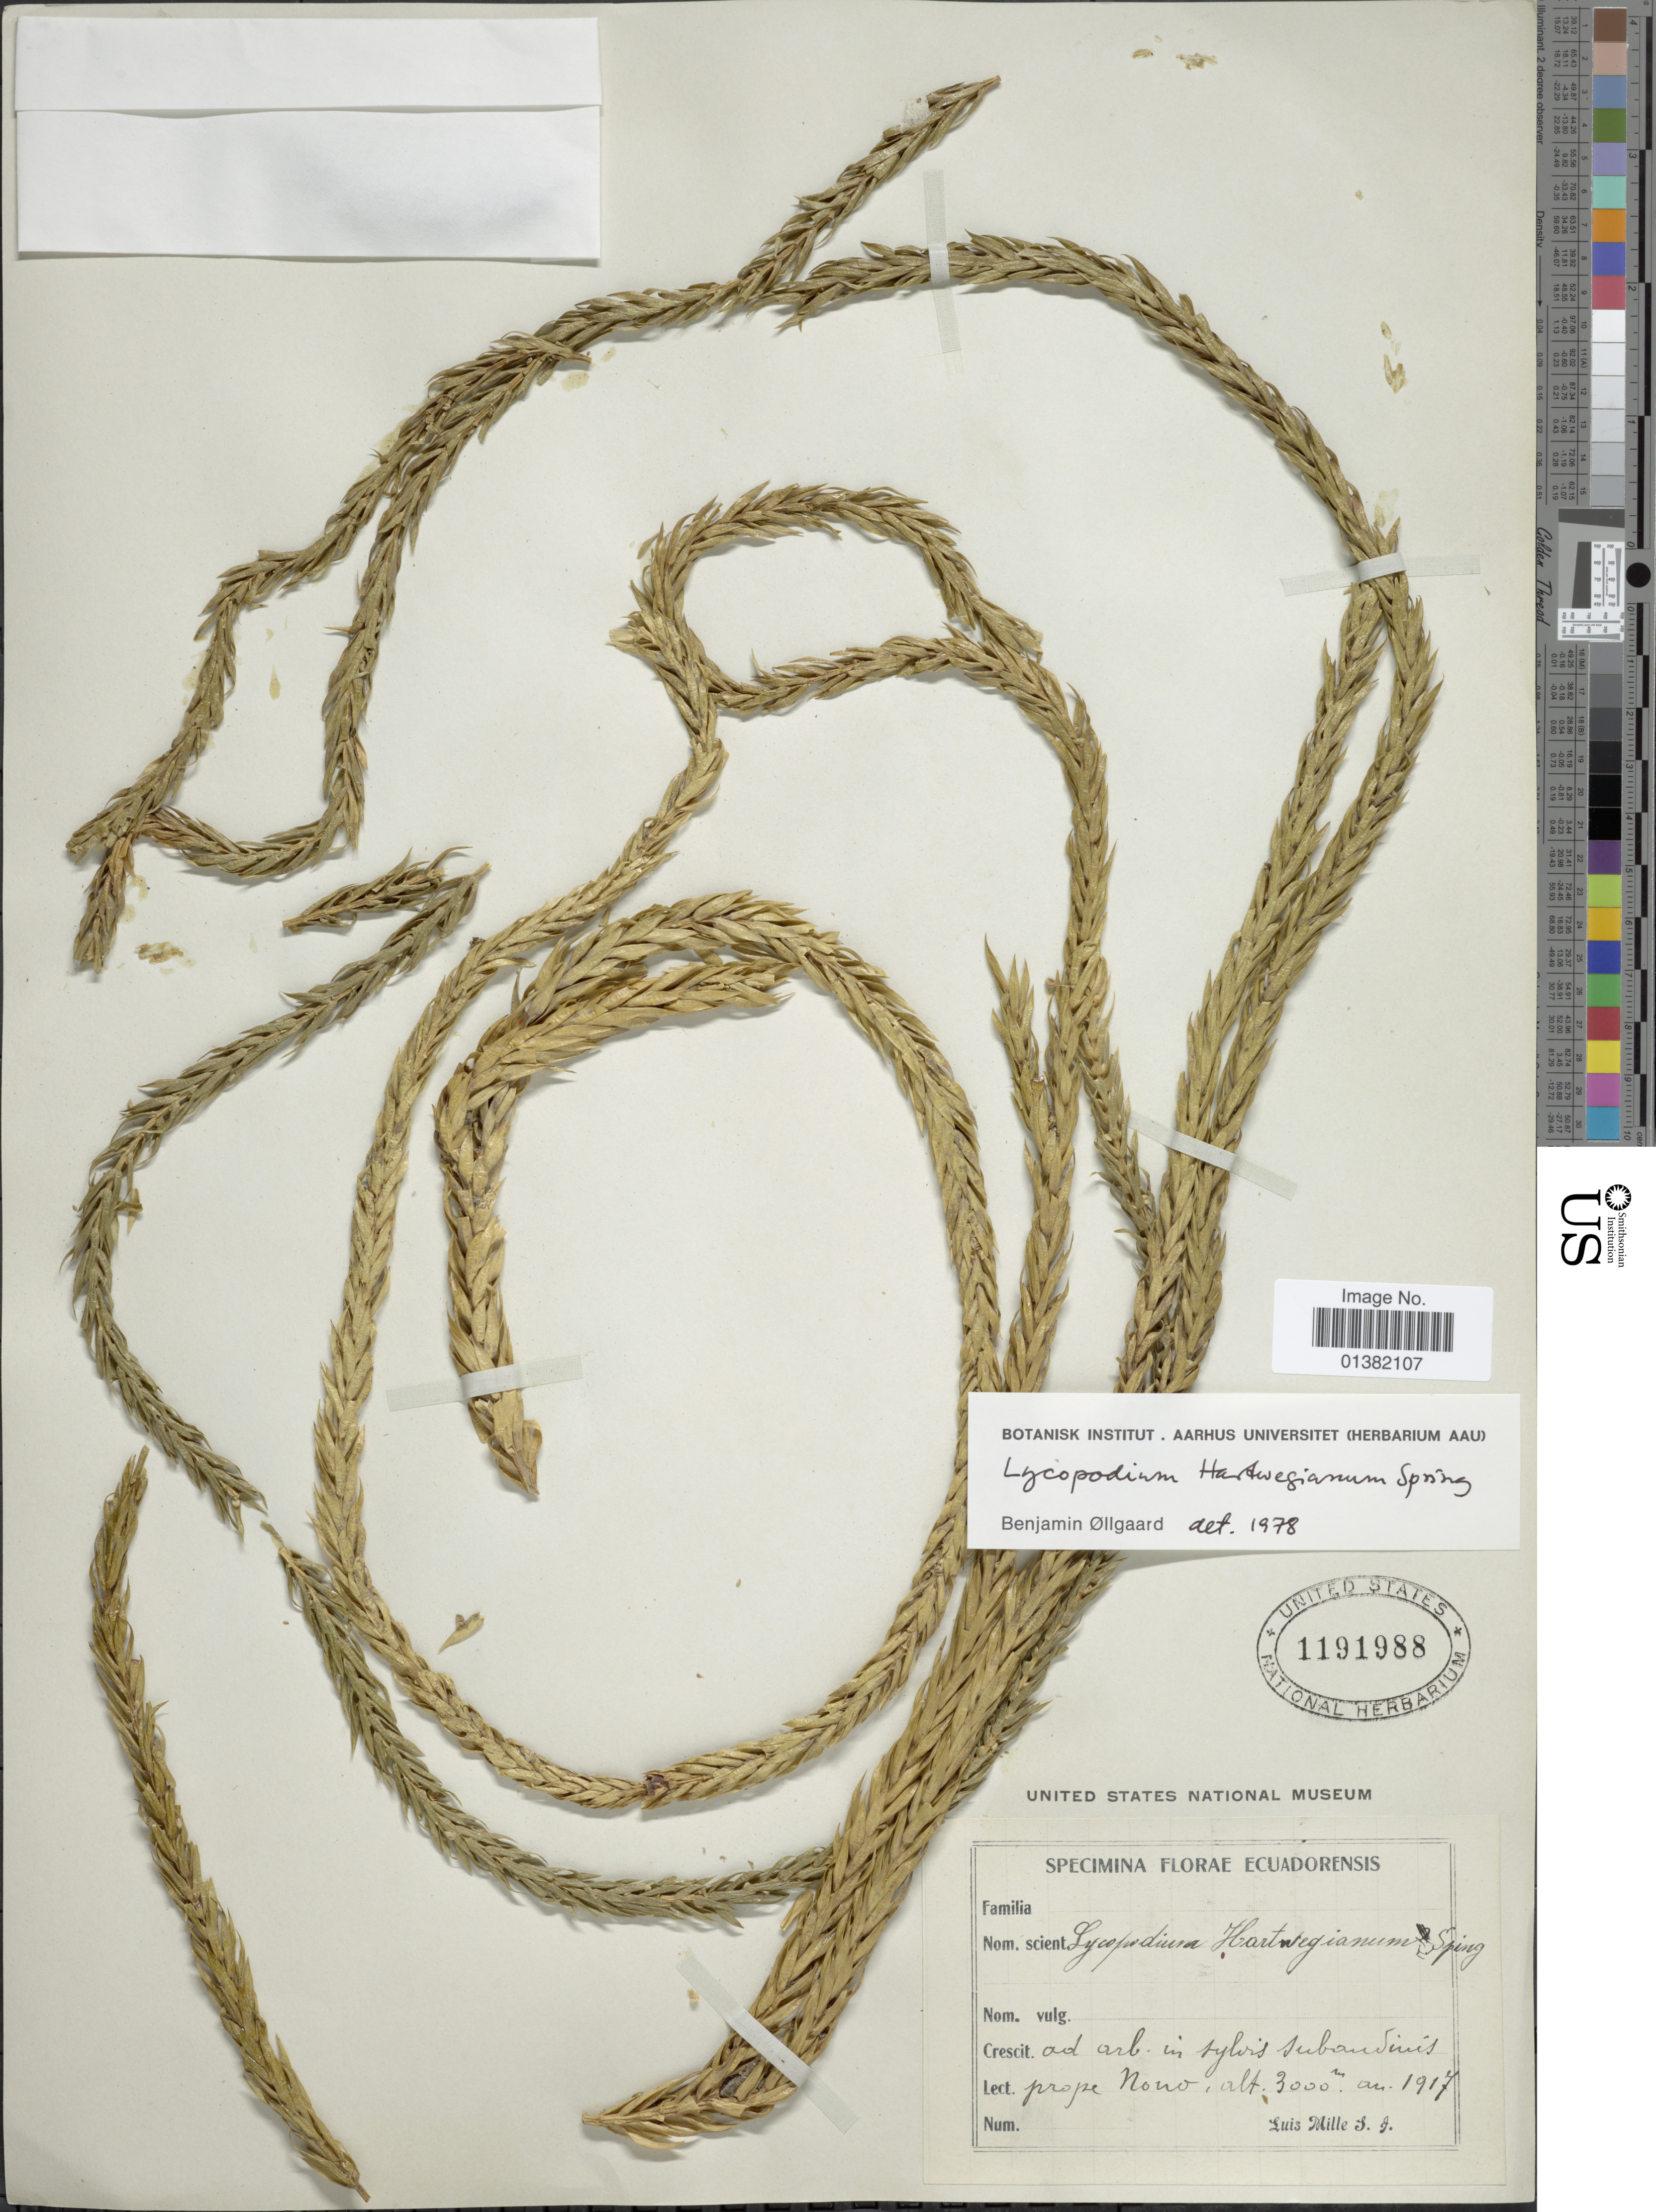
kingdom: Plantae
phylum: Tracheophyta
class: Lycopodiopsida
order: Lycopodiales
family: Lycopodiaceae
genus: Phlegmariurus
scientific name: Phlegmariurus hartwegianus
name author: (Spring) B. Øllg.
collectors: L. Mille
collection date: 1917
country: Ecuador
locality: Ad arb. in sylvis subandinis, prope Nono.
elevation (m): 3000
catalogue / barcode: US 1191988